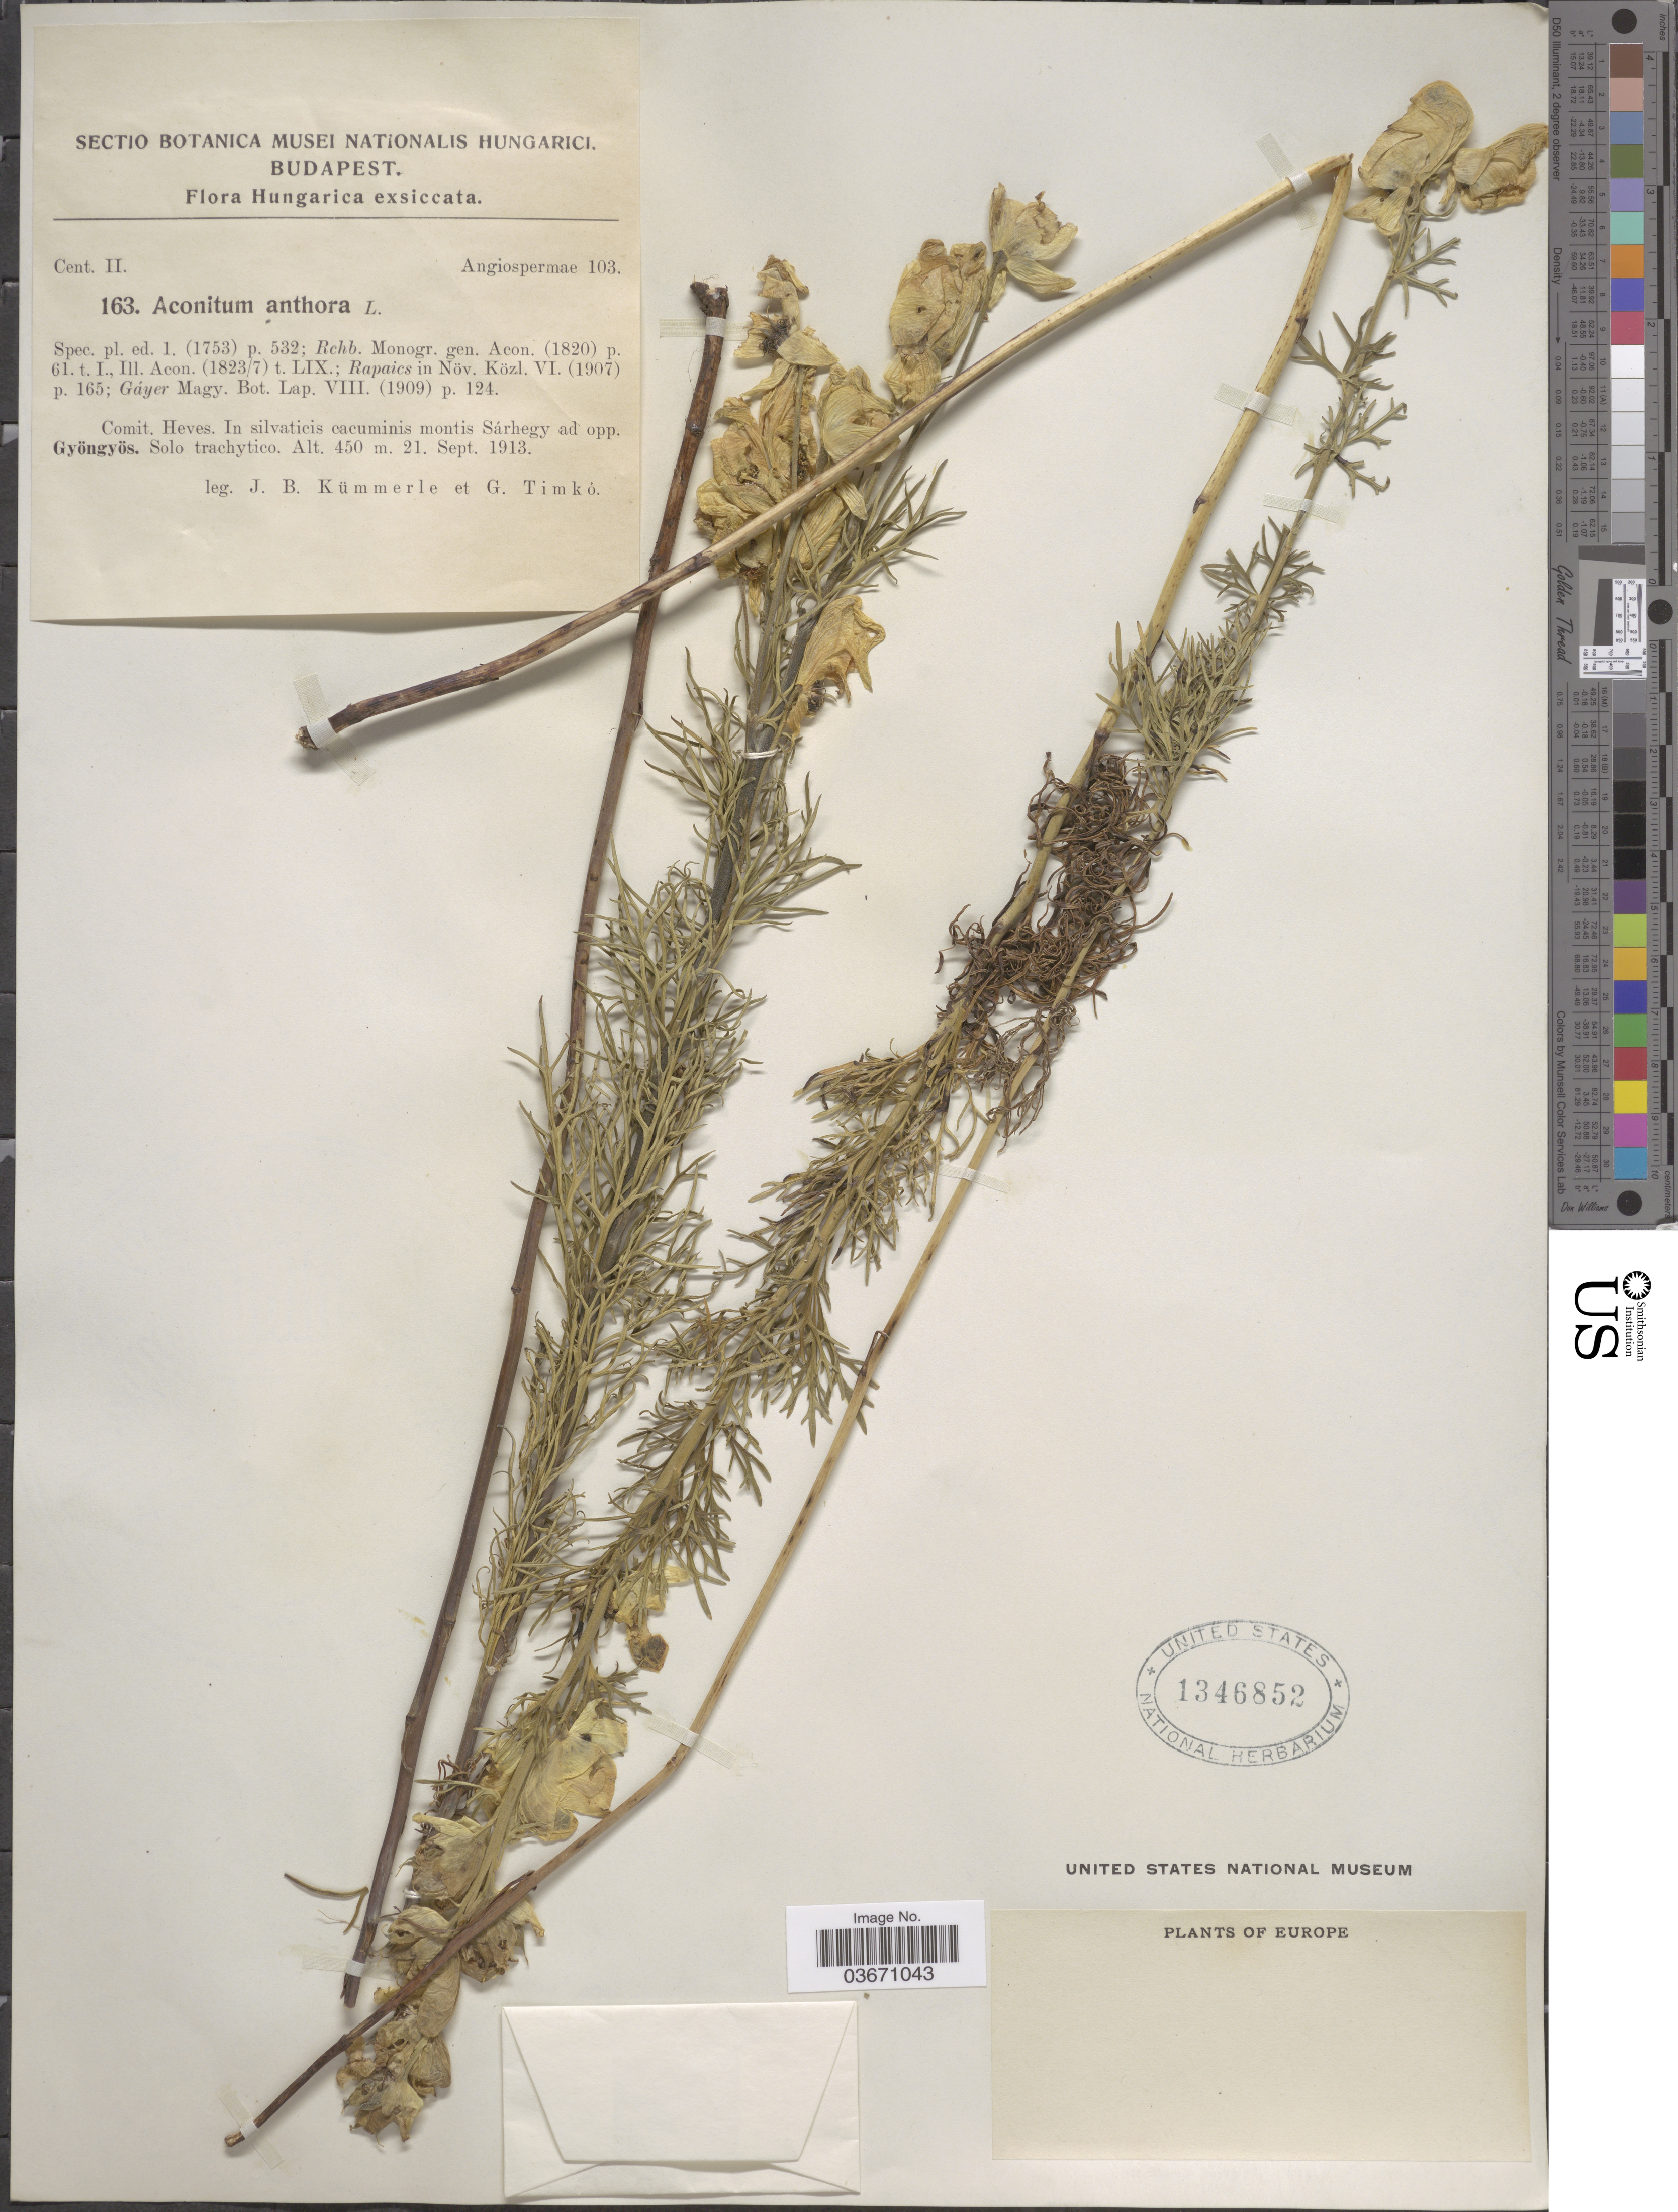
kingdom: Plantae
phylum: Tracheophyta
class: Magnoliopsida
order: Ranunculales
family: Ranunculaceae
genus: Aconitum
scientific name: Aconitum anthora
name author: L.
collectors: J. Kummerle & G. Timko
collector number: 163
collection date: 1913-09-21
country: Hungary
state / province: Heves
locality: Comit. Heves. In silvaticis cacuminis montis Sárhegy ad opp. Gyöngyös. Solo trachytico.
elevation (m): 450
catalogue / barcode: US 1346852